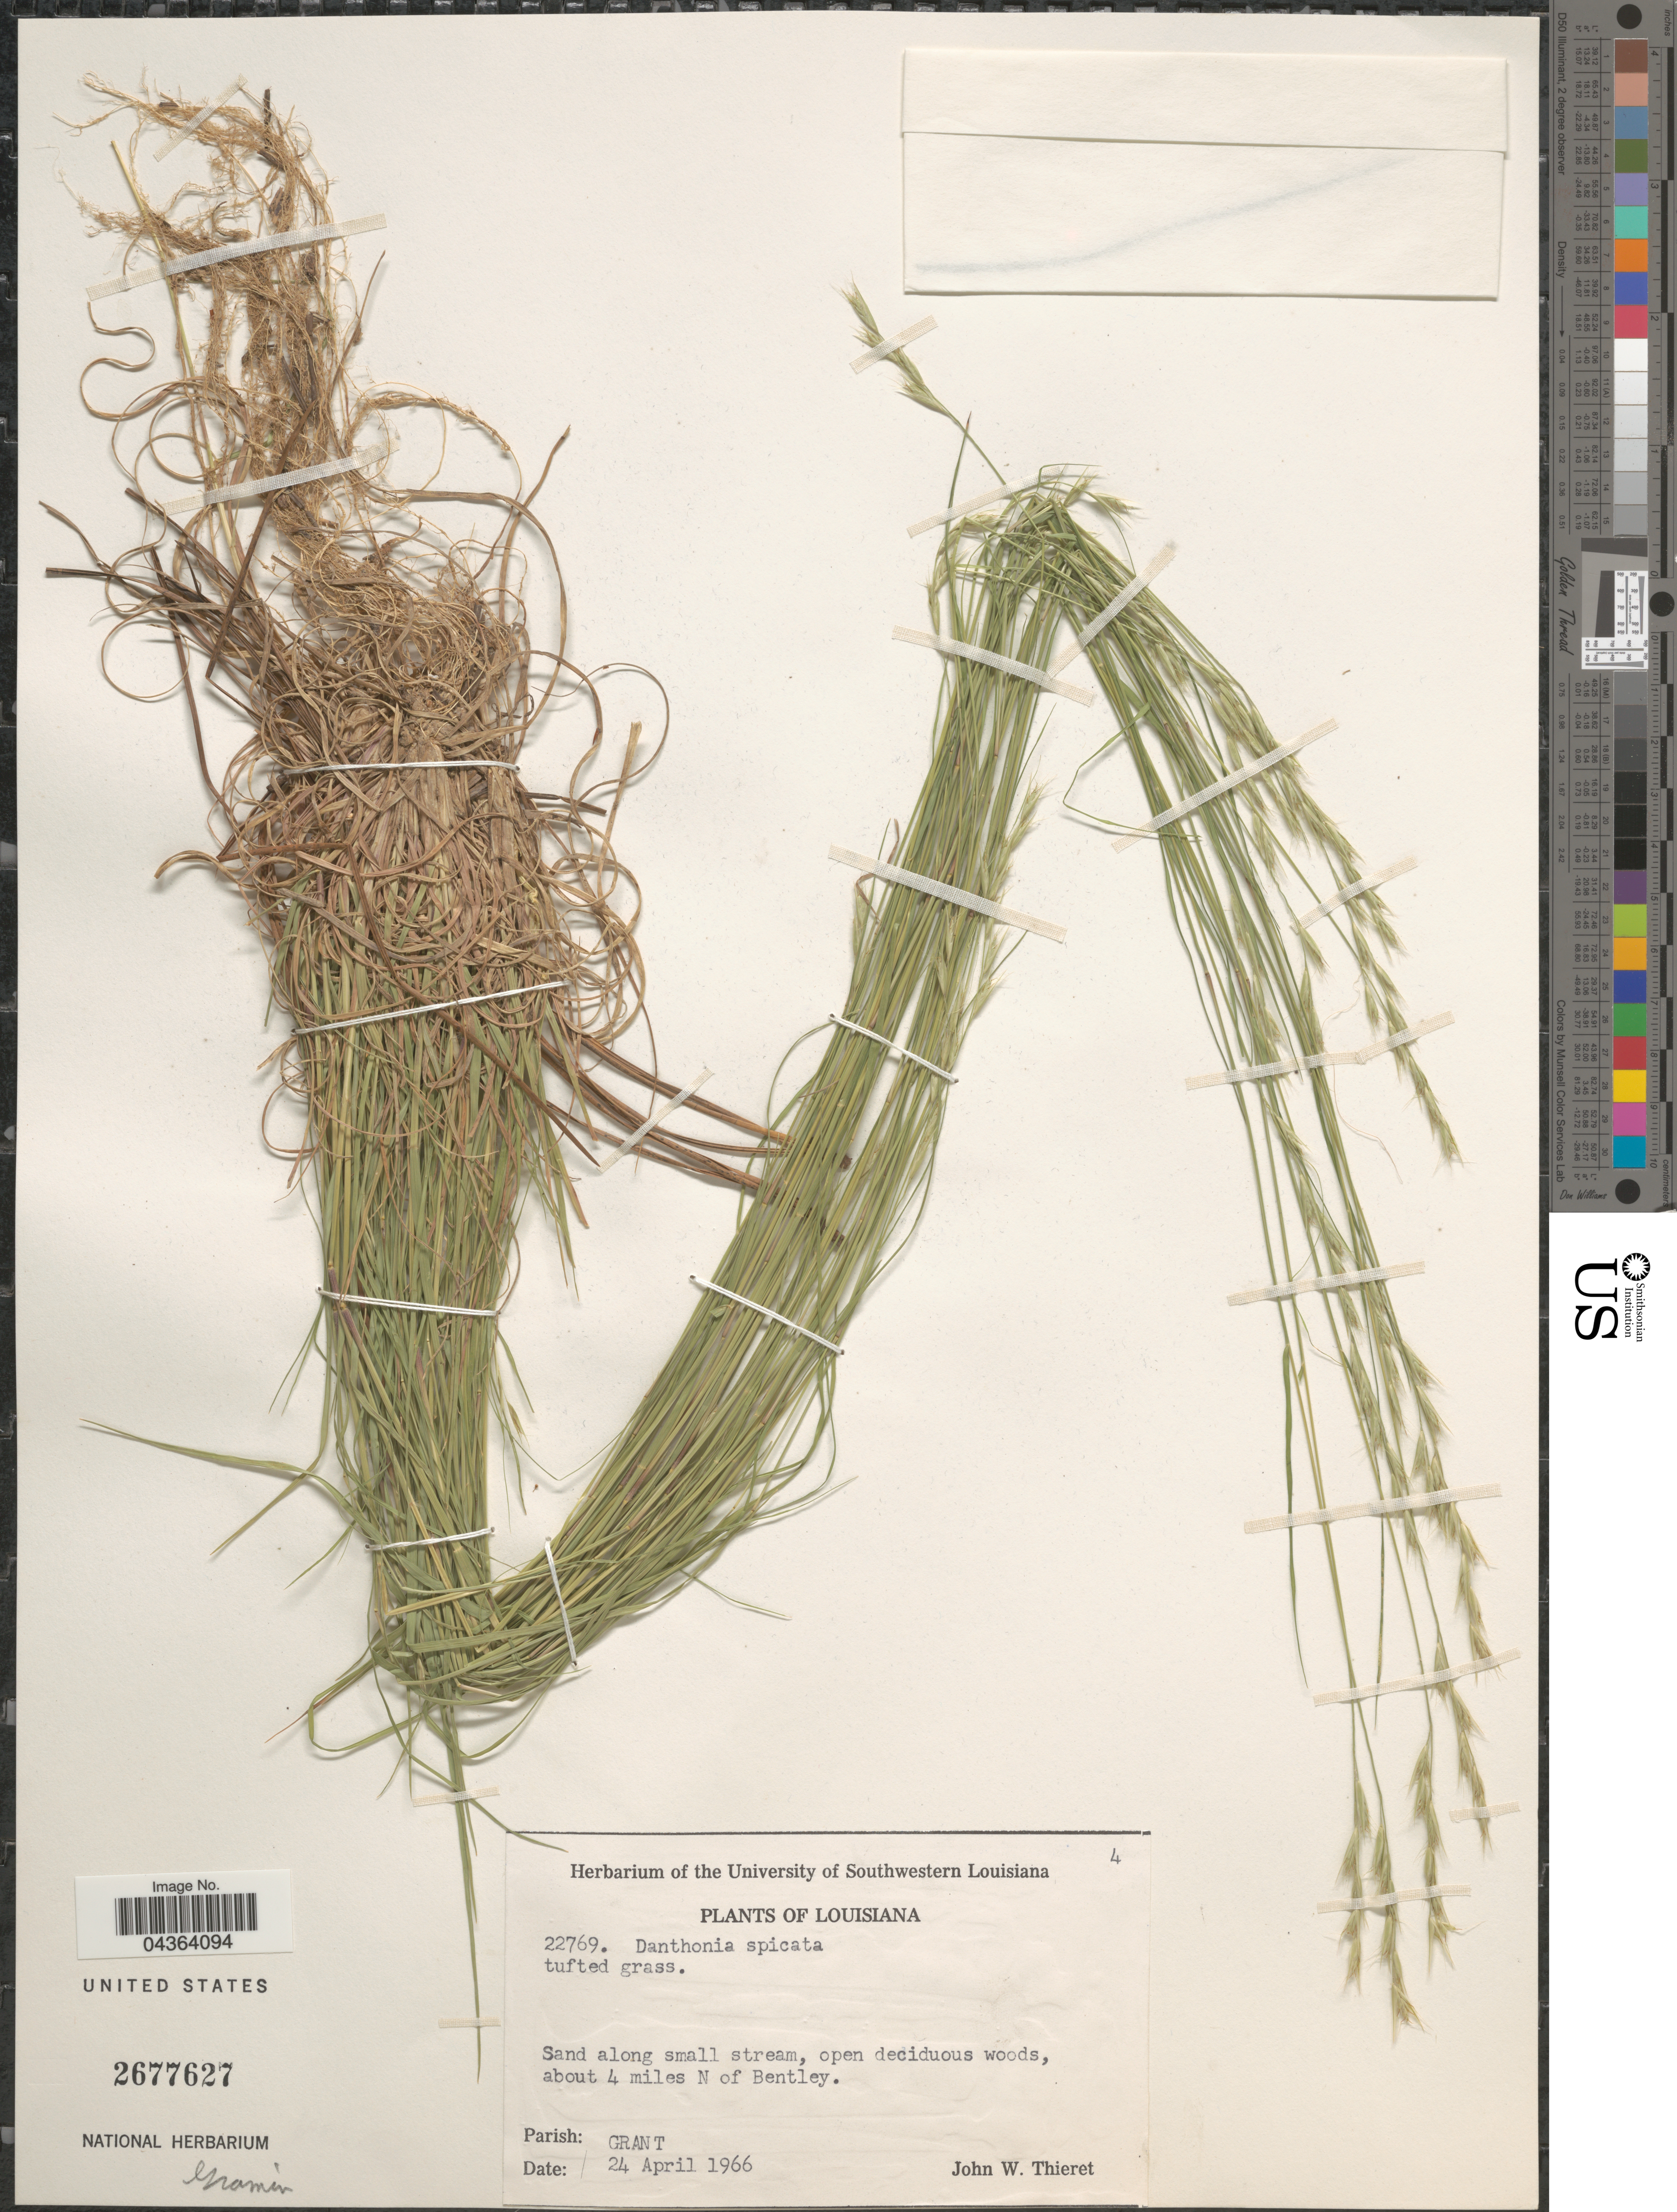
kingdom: Plantae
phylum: Tracheophyta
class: Liliopsida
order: Poales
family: Poaceae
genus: Danthonia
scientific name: Danthonia spicata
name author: (L.) P. Beauv. ex Roem. & Schult.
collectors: J. W. Thieret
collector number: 22769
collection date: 1966-04-24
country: United States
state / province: Louisiana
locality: Sand along small stream, open deciduous woods, about 4 miles N of Bentley. Parish: Grant.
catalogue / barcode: US 2677627